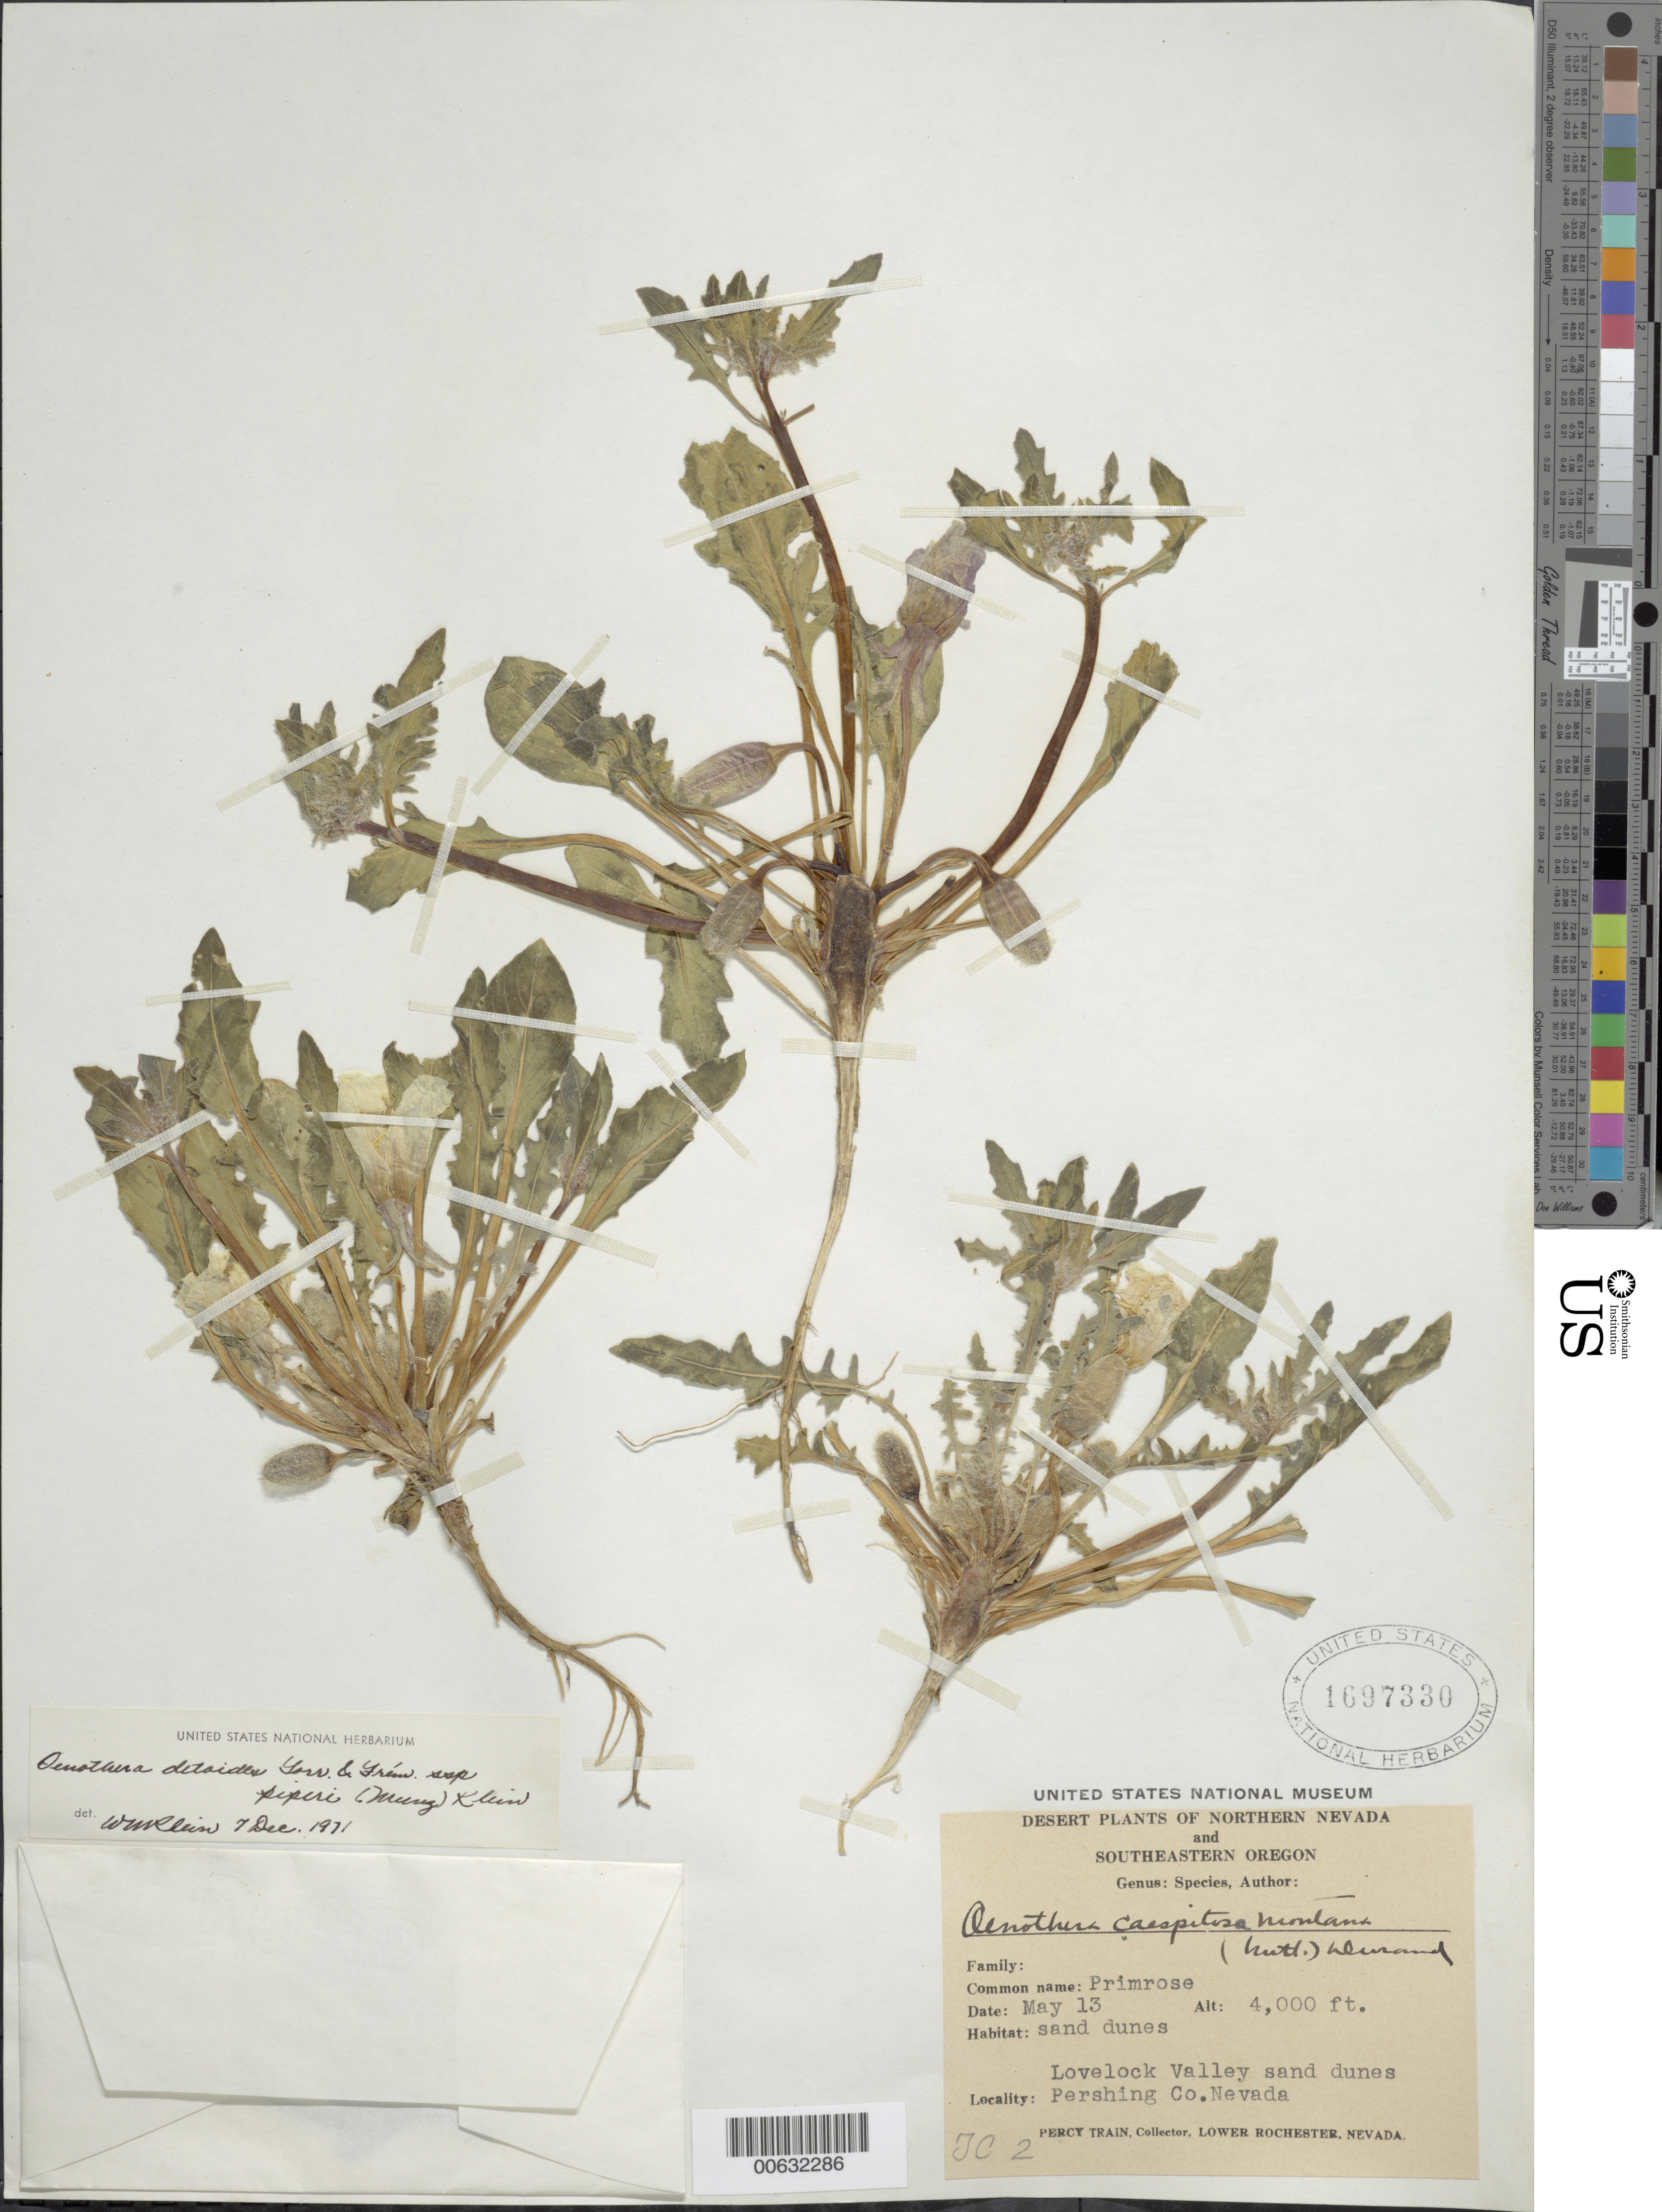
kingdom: Plantae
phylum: Tracheophyta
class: Magnoliopsida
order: Myrtales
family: Onagraceae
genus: Oenothera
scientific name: Oenothera deltoides subsp. piperi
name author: (Munz) W.M. Klein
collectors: P. Train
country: United States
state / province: Nevada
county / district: Pershing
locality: Lovelock Valley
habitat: sand dunes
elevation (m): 1219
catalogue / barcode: US 1697330